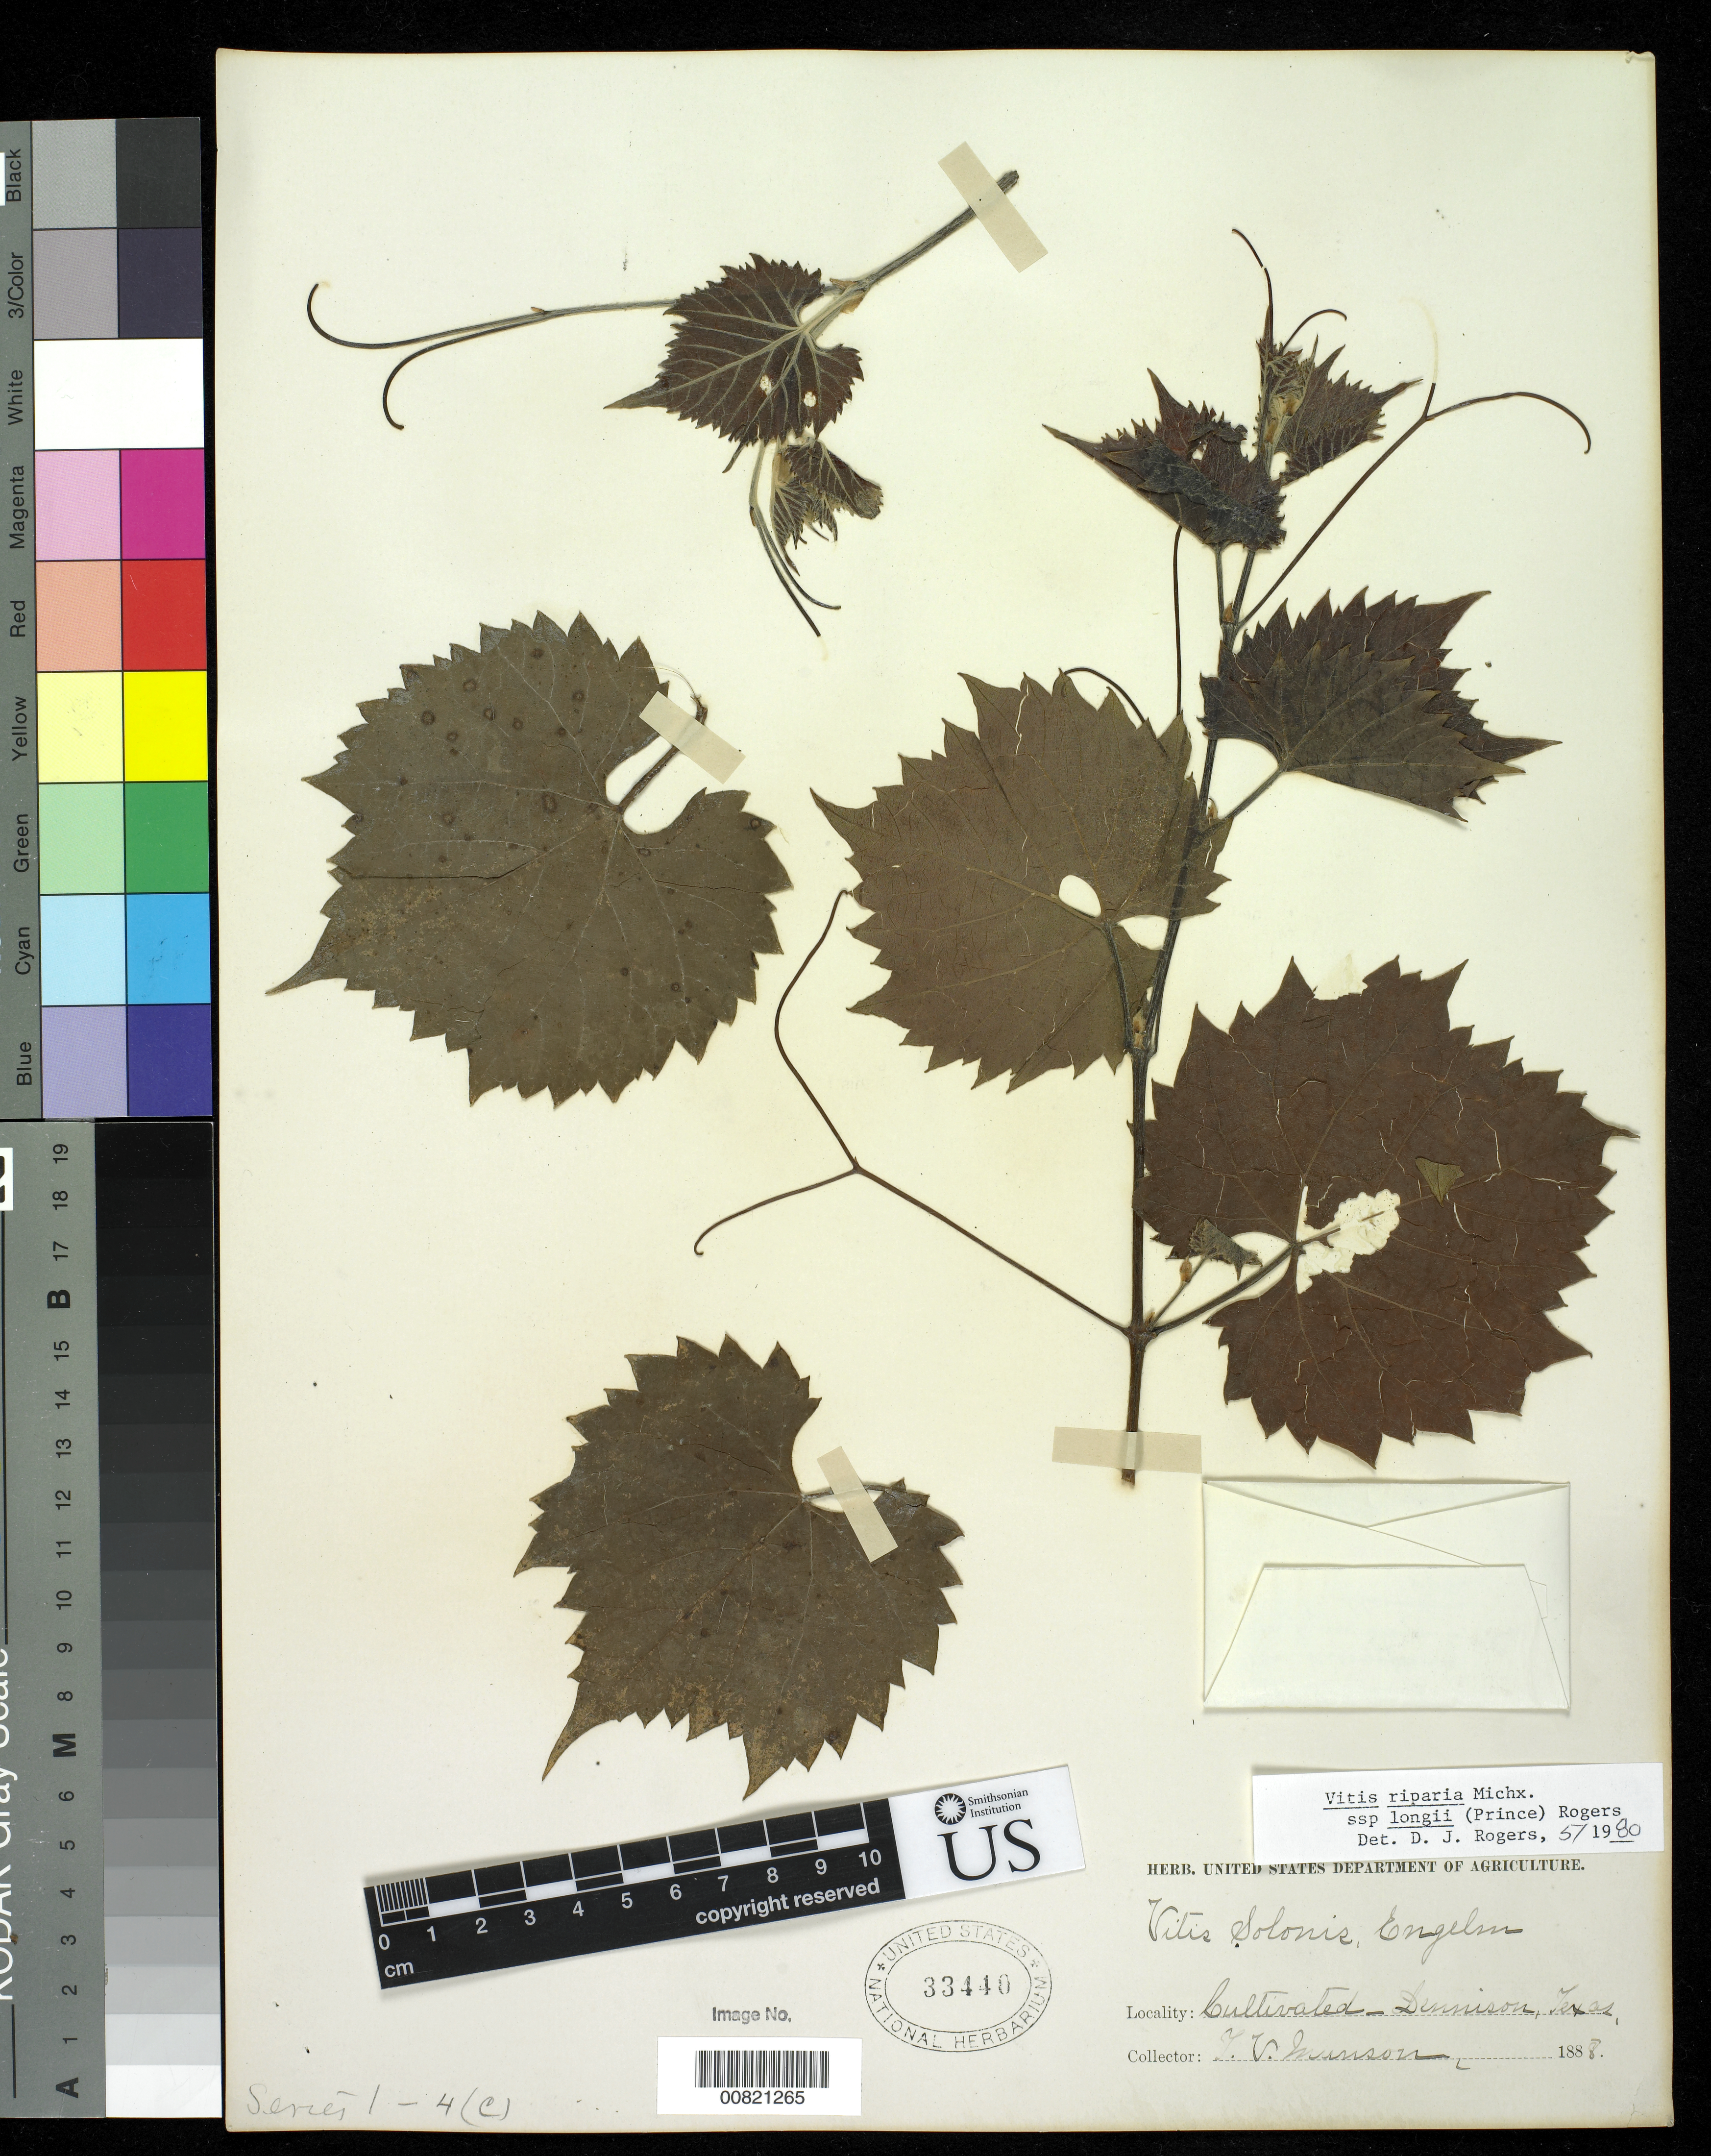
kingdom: Plantae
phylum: Tracheophyta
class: Magnoliopsida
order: Vitales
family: Vitaceae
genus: Vitis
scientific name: Vitis riparia subsp. longii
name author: (W.R. Prince & Prince) D.J. Rogers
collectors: T. V. Munson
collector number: series 1-4 (c)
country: United States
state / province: Texas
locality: Dennison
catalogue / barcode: US 33440